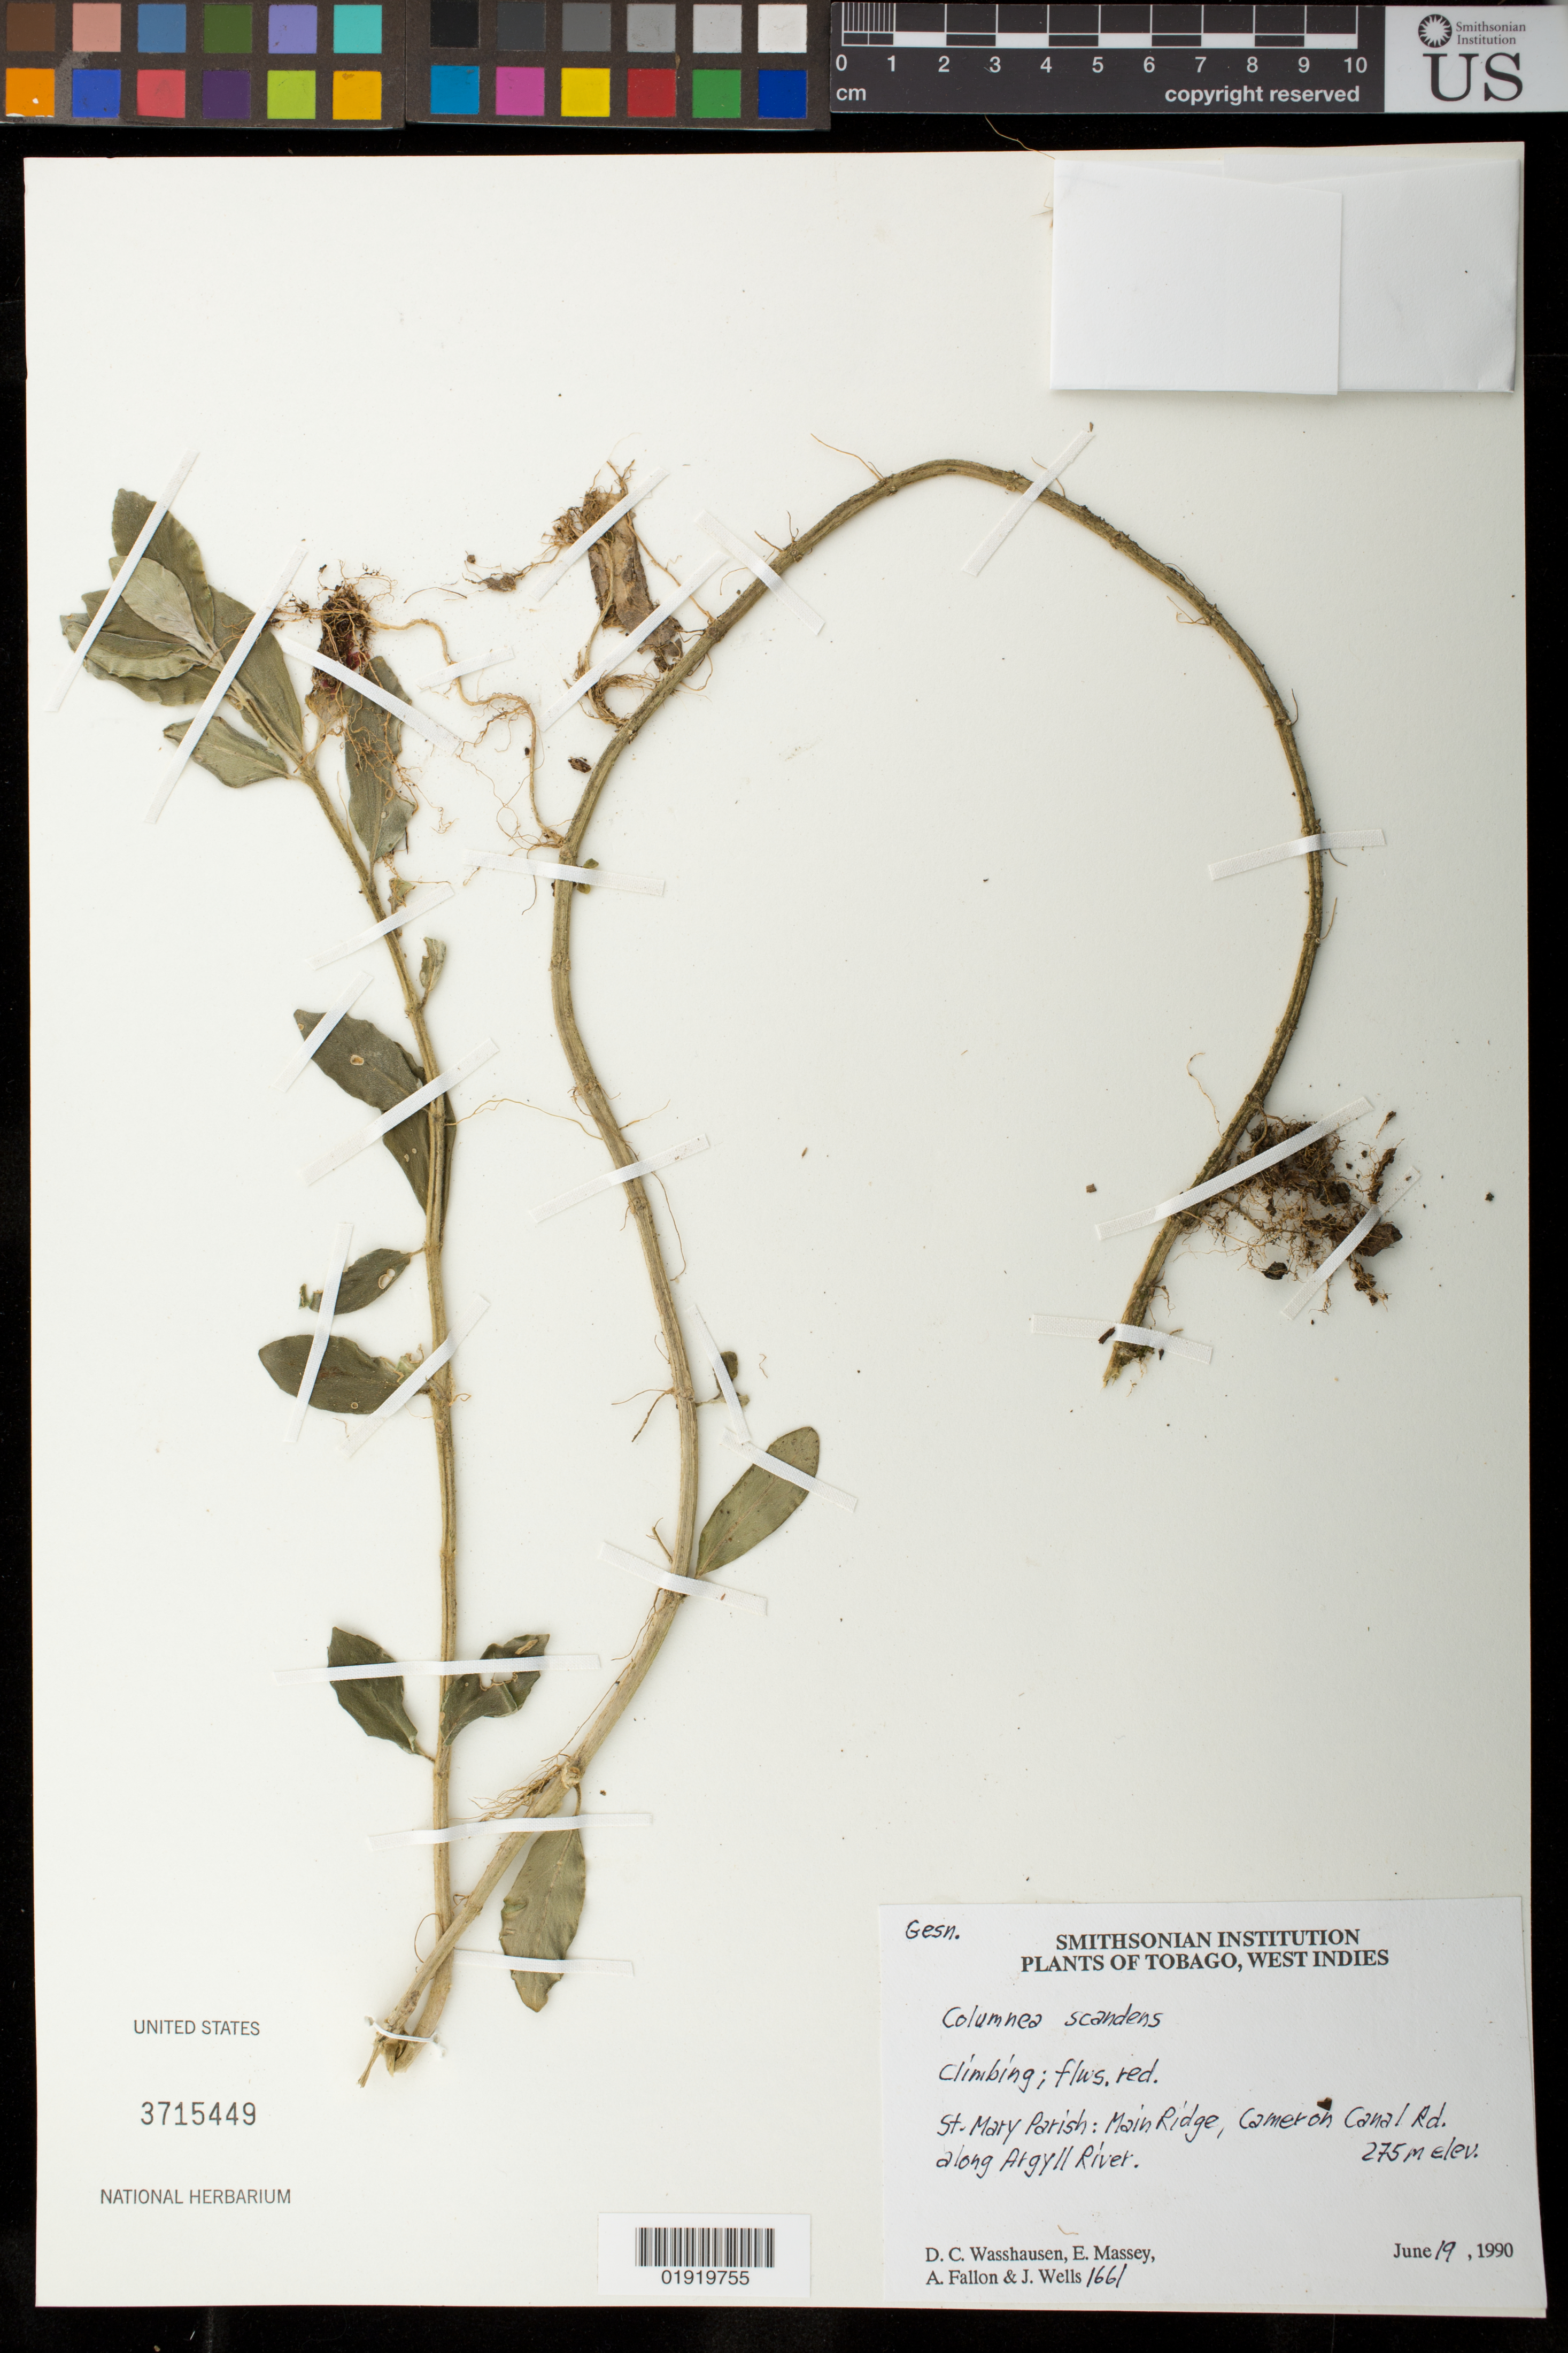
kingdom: Plantae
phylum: Tracheophyta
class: Magnoliopsida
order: Lamiales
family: Gesneriaceae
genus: Columnea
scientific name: Columnea scandens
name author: L.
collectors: D. C. Wasshausen, E. Massey, A. Fallon & J. Wells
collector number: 1661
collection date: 1990-06-19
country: Trinidad and Tobago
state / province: Tobago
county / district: St. Mary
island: Tobago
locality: St. Mary Parish: Main Ridge, Cameron Canal Rd. along Argyll River.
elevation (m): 275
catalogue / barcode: US 3715449